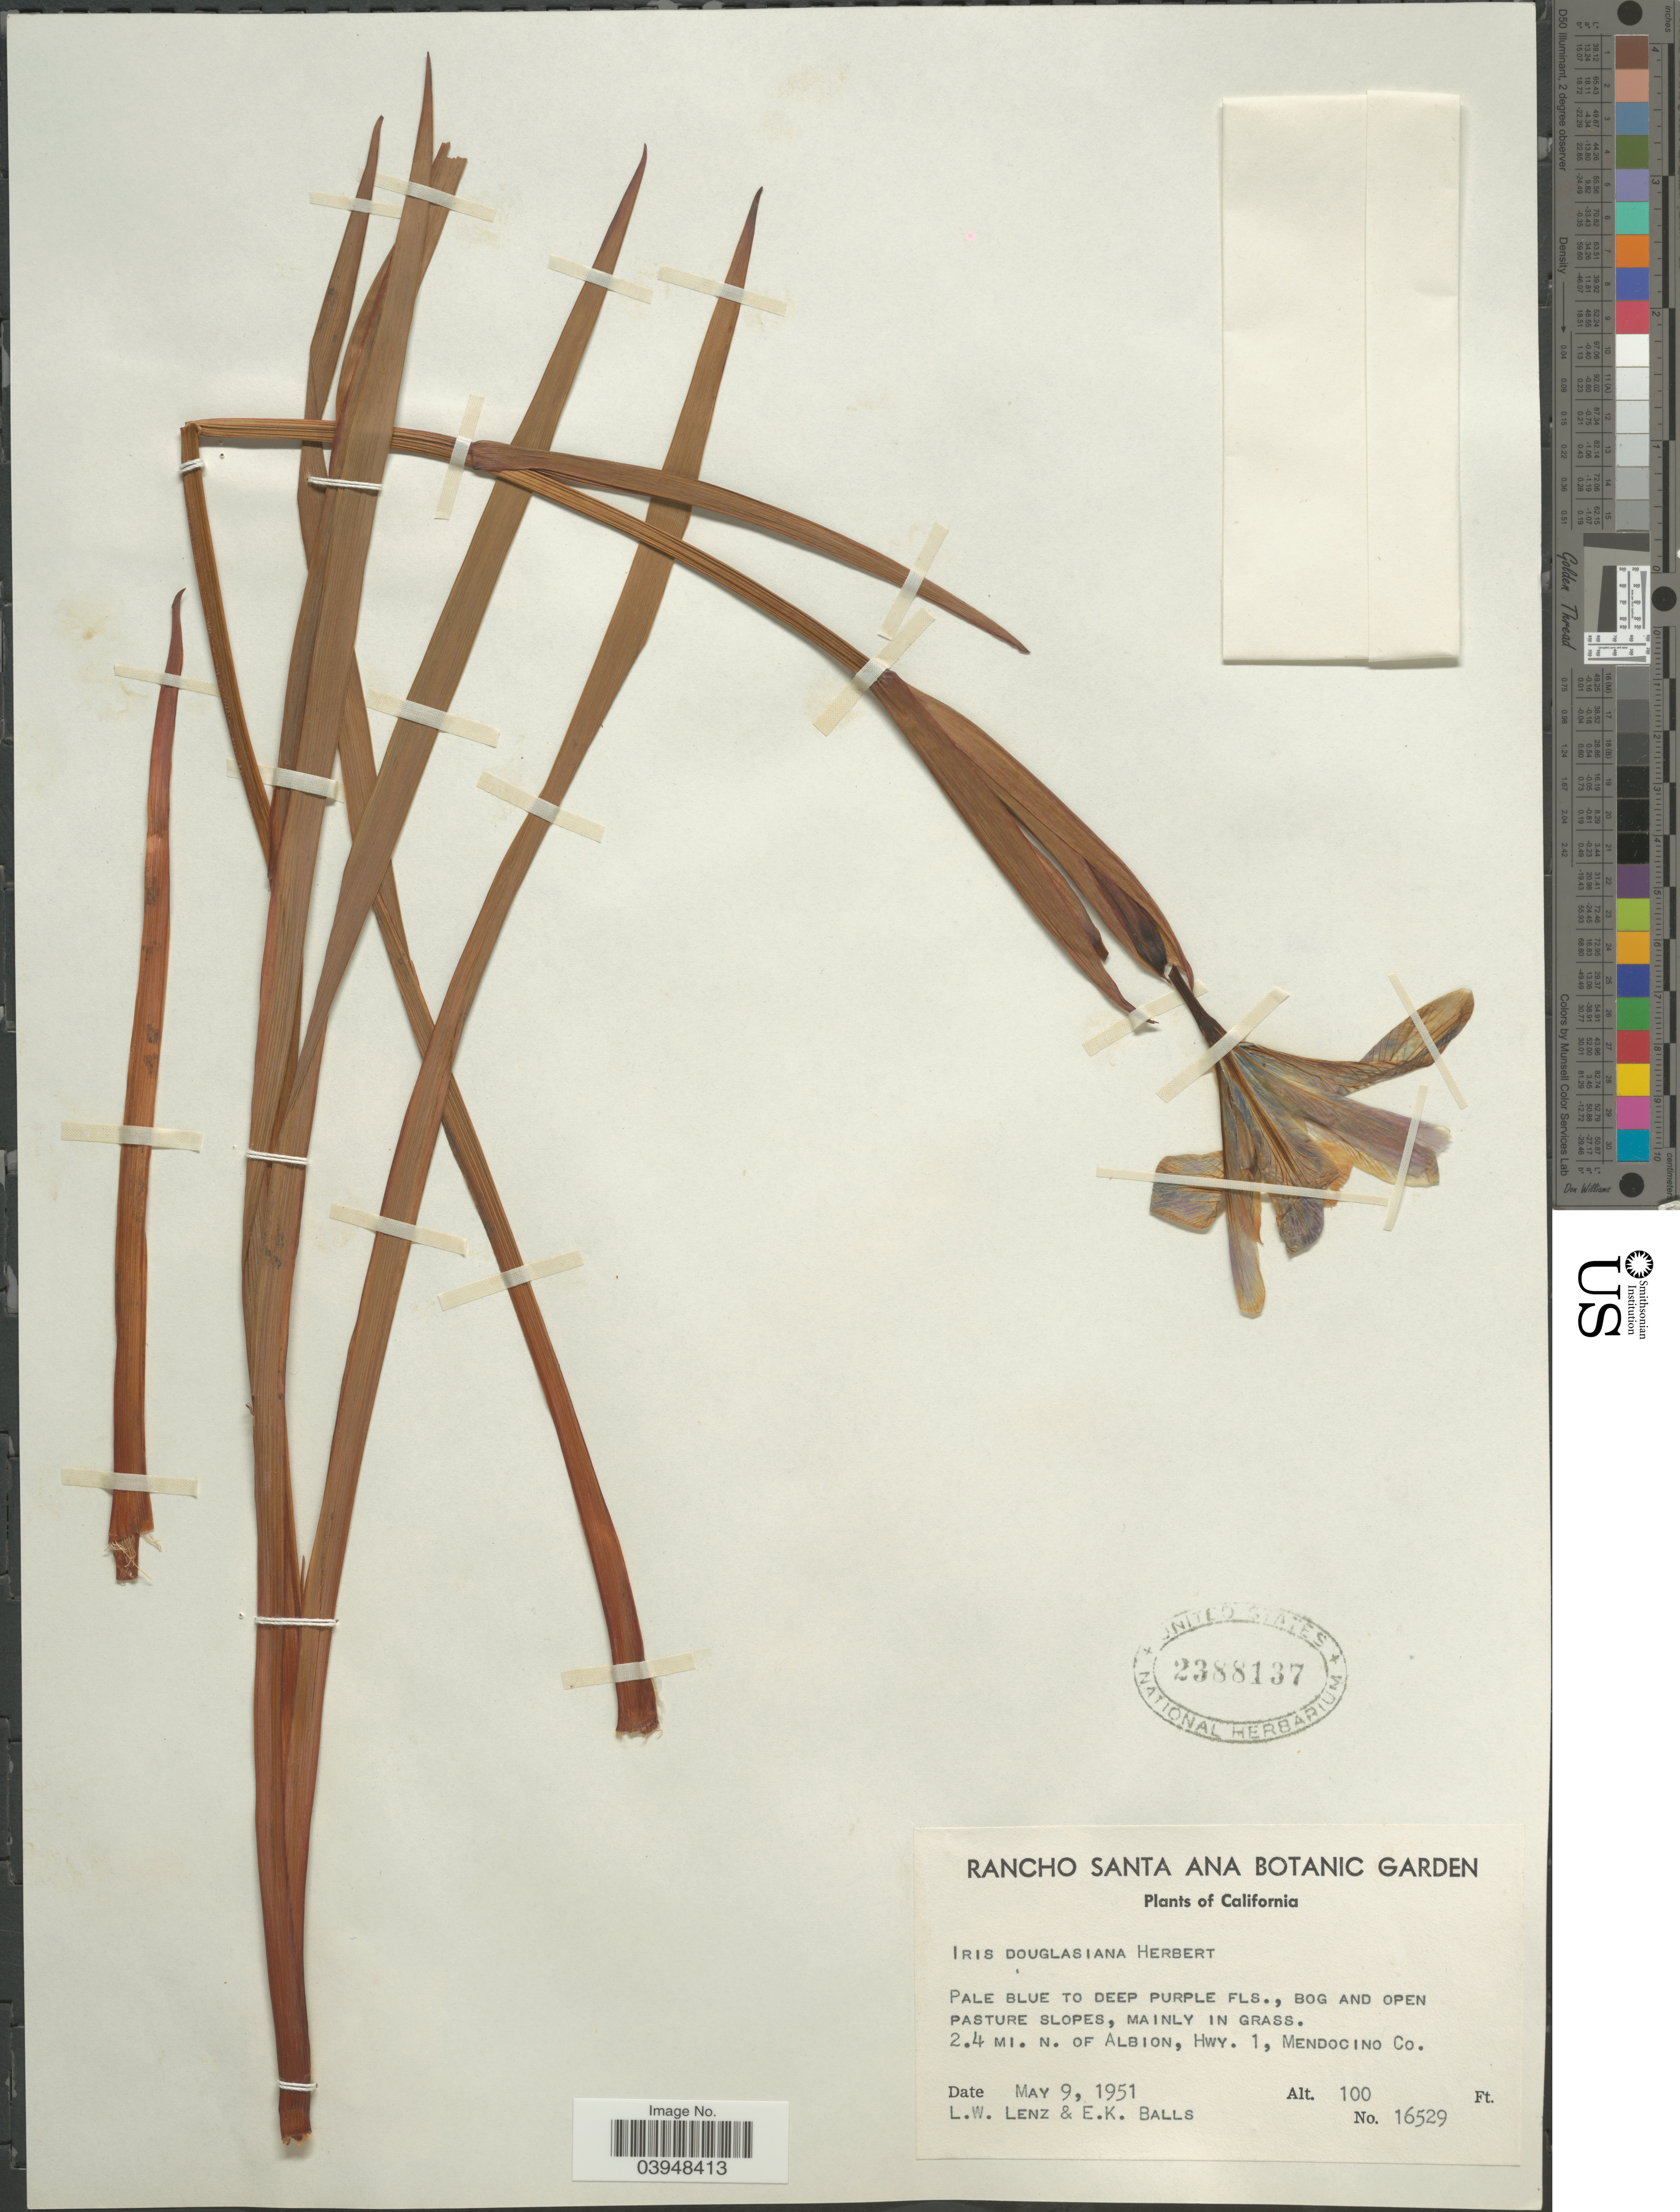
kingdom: Plantae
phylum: Tracheophyta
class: Liliopsida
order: Asparagales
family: Iridaceae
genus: Iris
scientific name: Iris douglasiana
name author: Herb.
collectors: L. Lenz & E. K. Balls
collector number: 16529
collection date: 1951-05-09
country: United States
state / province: California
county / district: Mendocino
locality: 2.4 mi. n. of Albion, Hwy.1, Mendocino Co.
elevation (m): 30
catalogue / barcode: US 2388137